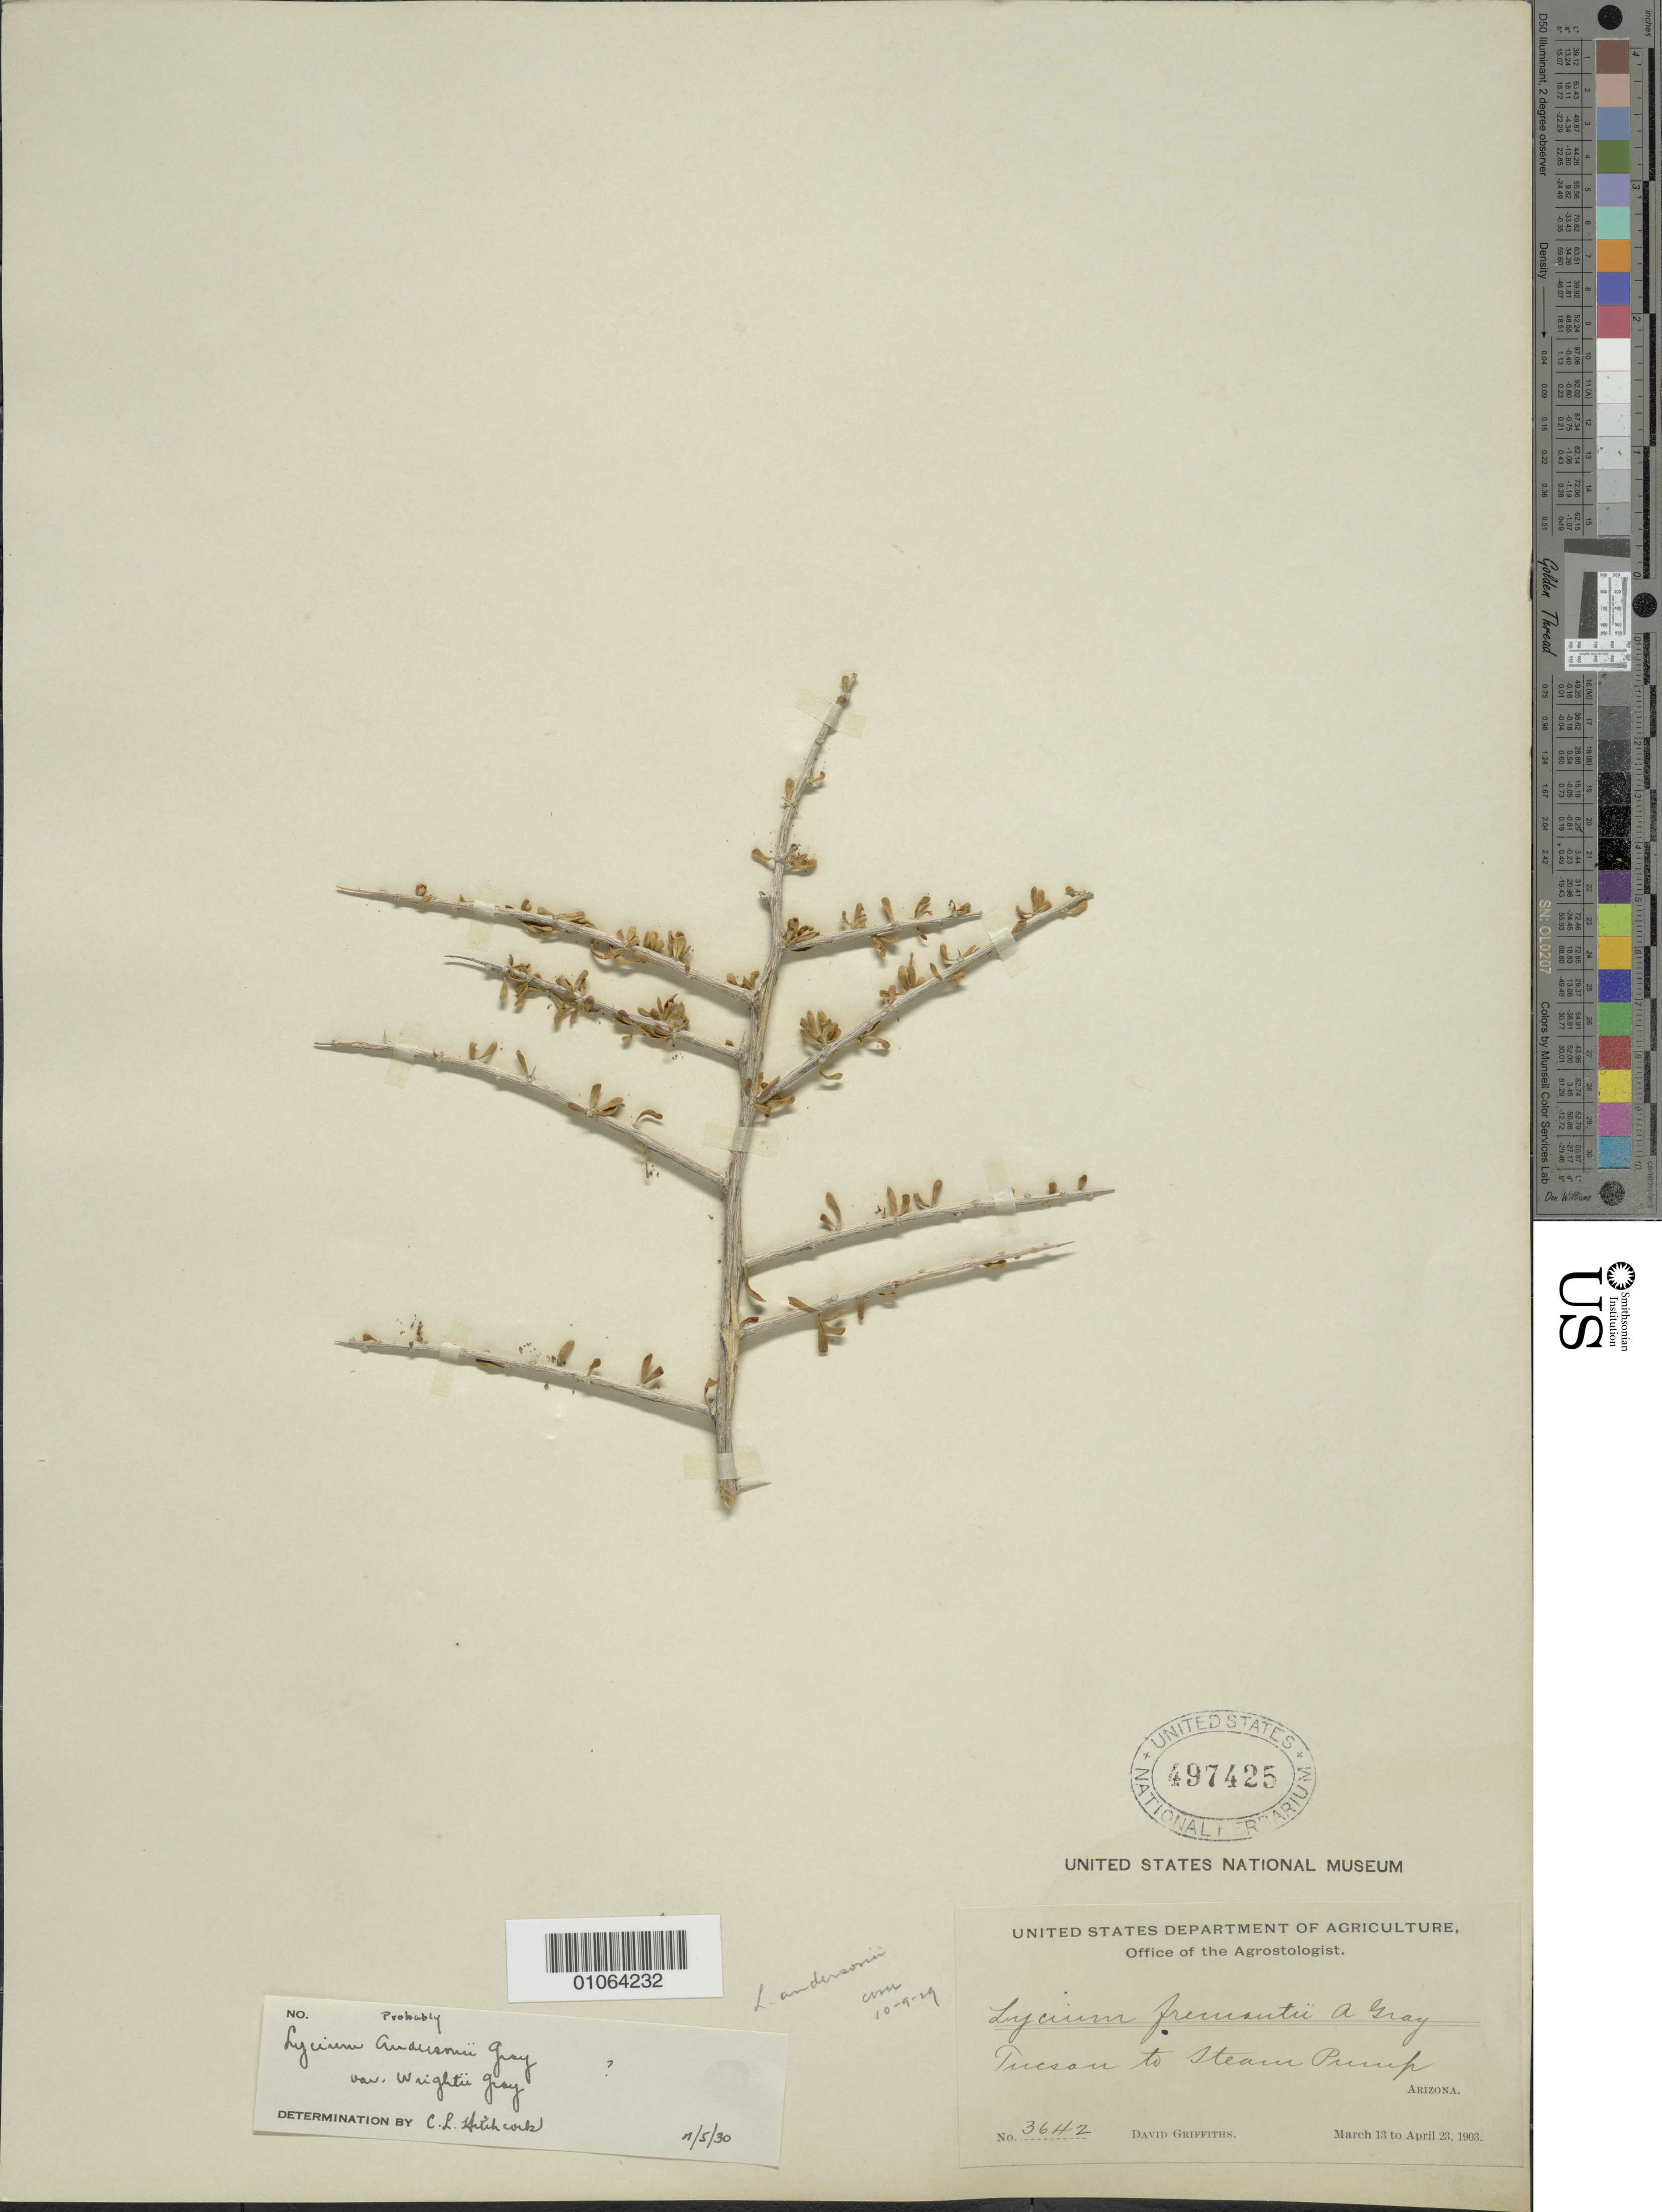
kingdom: Plantae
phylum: Tracheophyta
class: Magnoliopsida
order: Solanales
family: Solanaceae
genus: Lycium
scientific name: Lycium andersonii var. wrightii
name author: A. Gray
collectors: D. Griffiths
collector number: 3642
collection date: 1903-03-13/1903-04-23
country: United States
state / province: Arizona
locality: Tucson to Steam Pump.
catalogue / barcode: US 497425